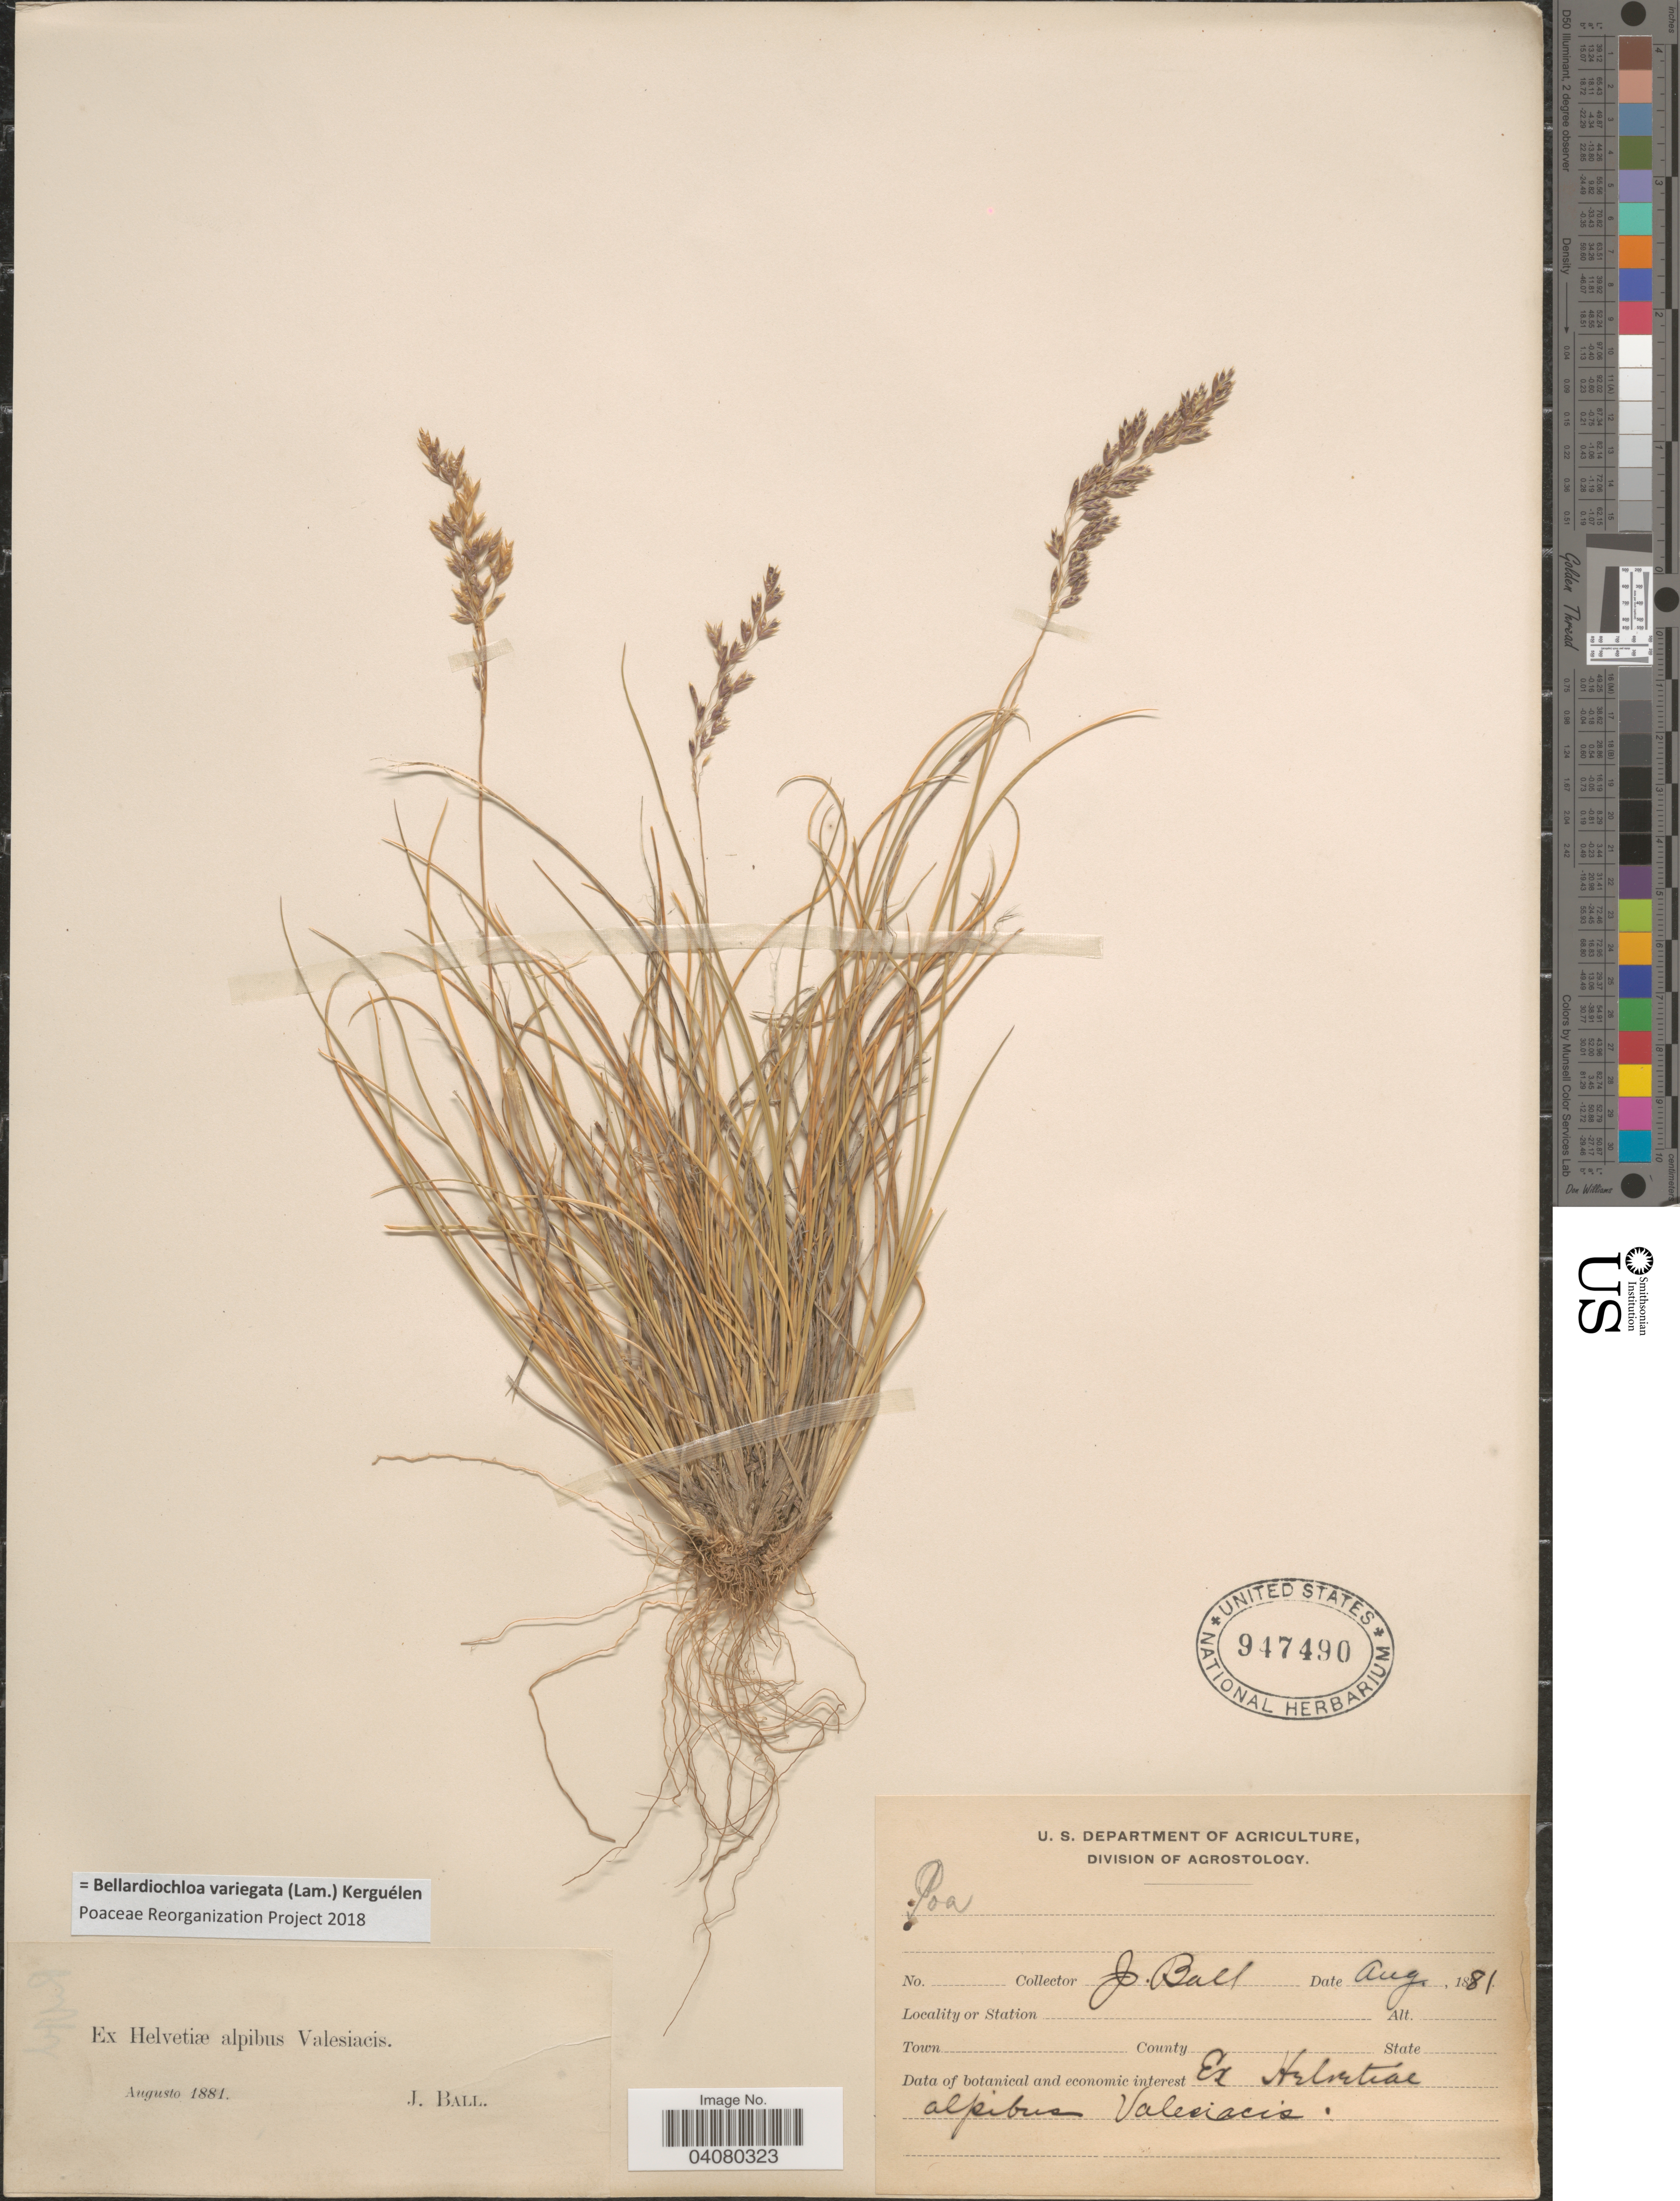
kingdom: Plantae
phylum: Tracheophyta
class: Liliopsida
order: Poales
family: Poaceae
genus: Bellardiochloa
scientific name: Bellardiochloa variegata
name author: (Lam.) Kerguélen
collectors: J. Ball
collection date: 1881-08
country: Switzerland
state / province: Valais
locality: Ex Helvetiae alpibus Valesiacis.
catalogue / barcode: US 947490